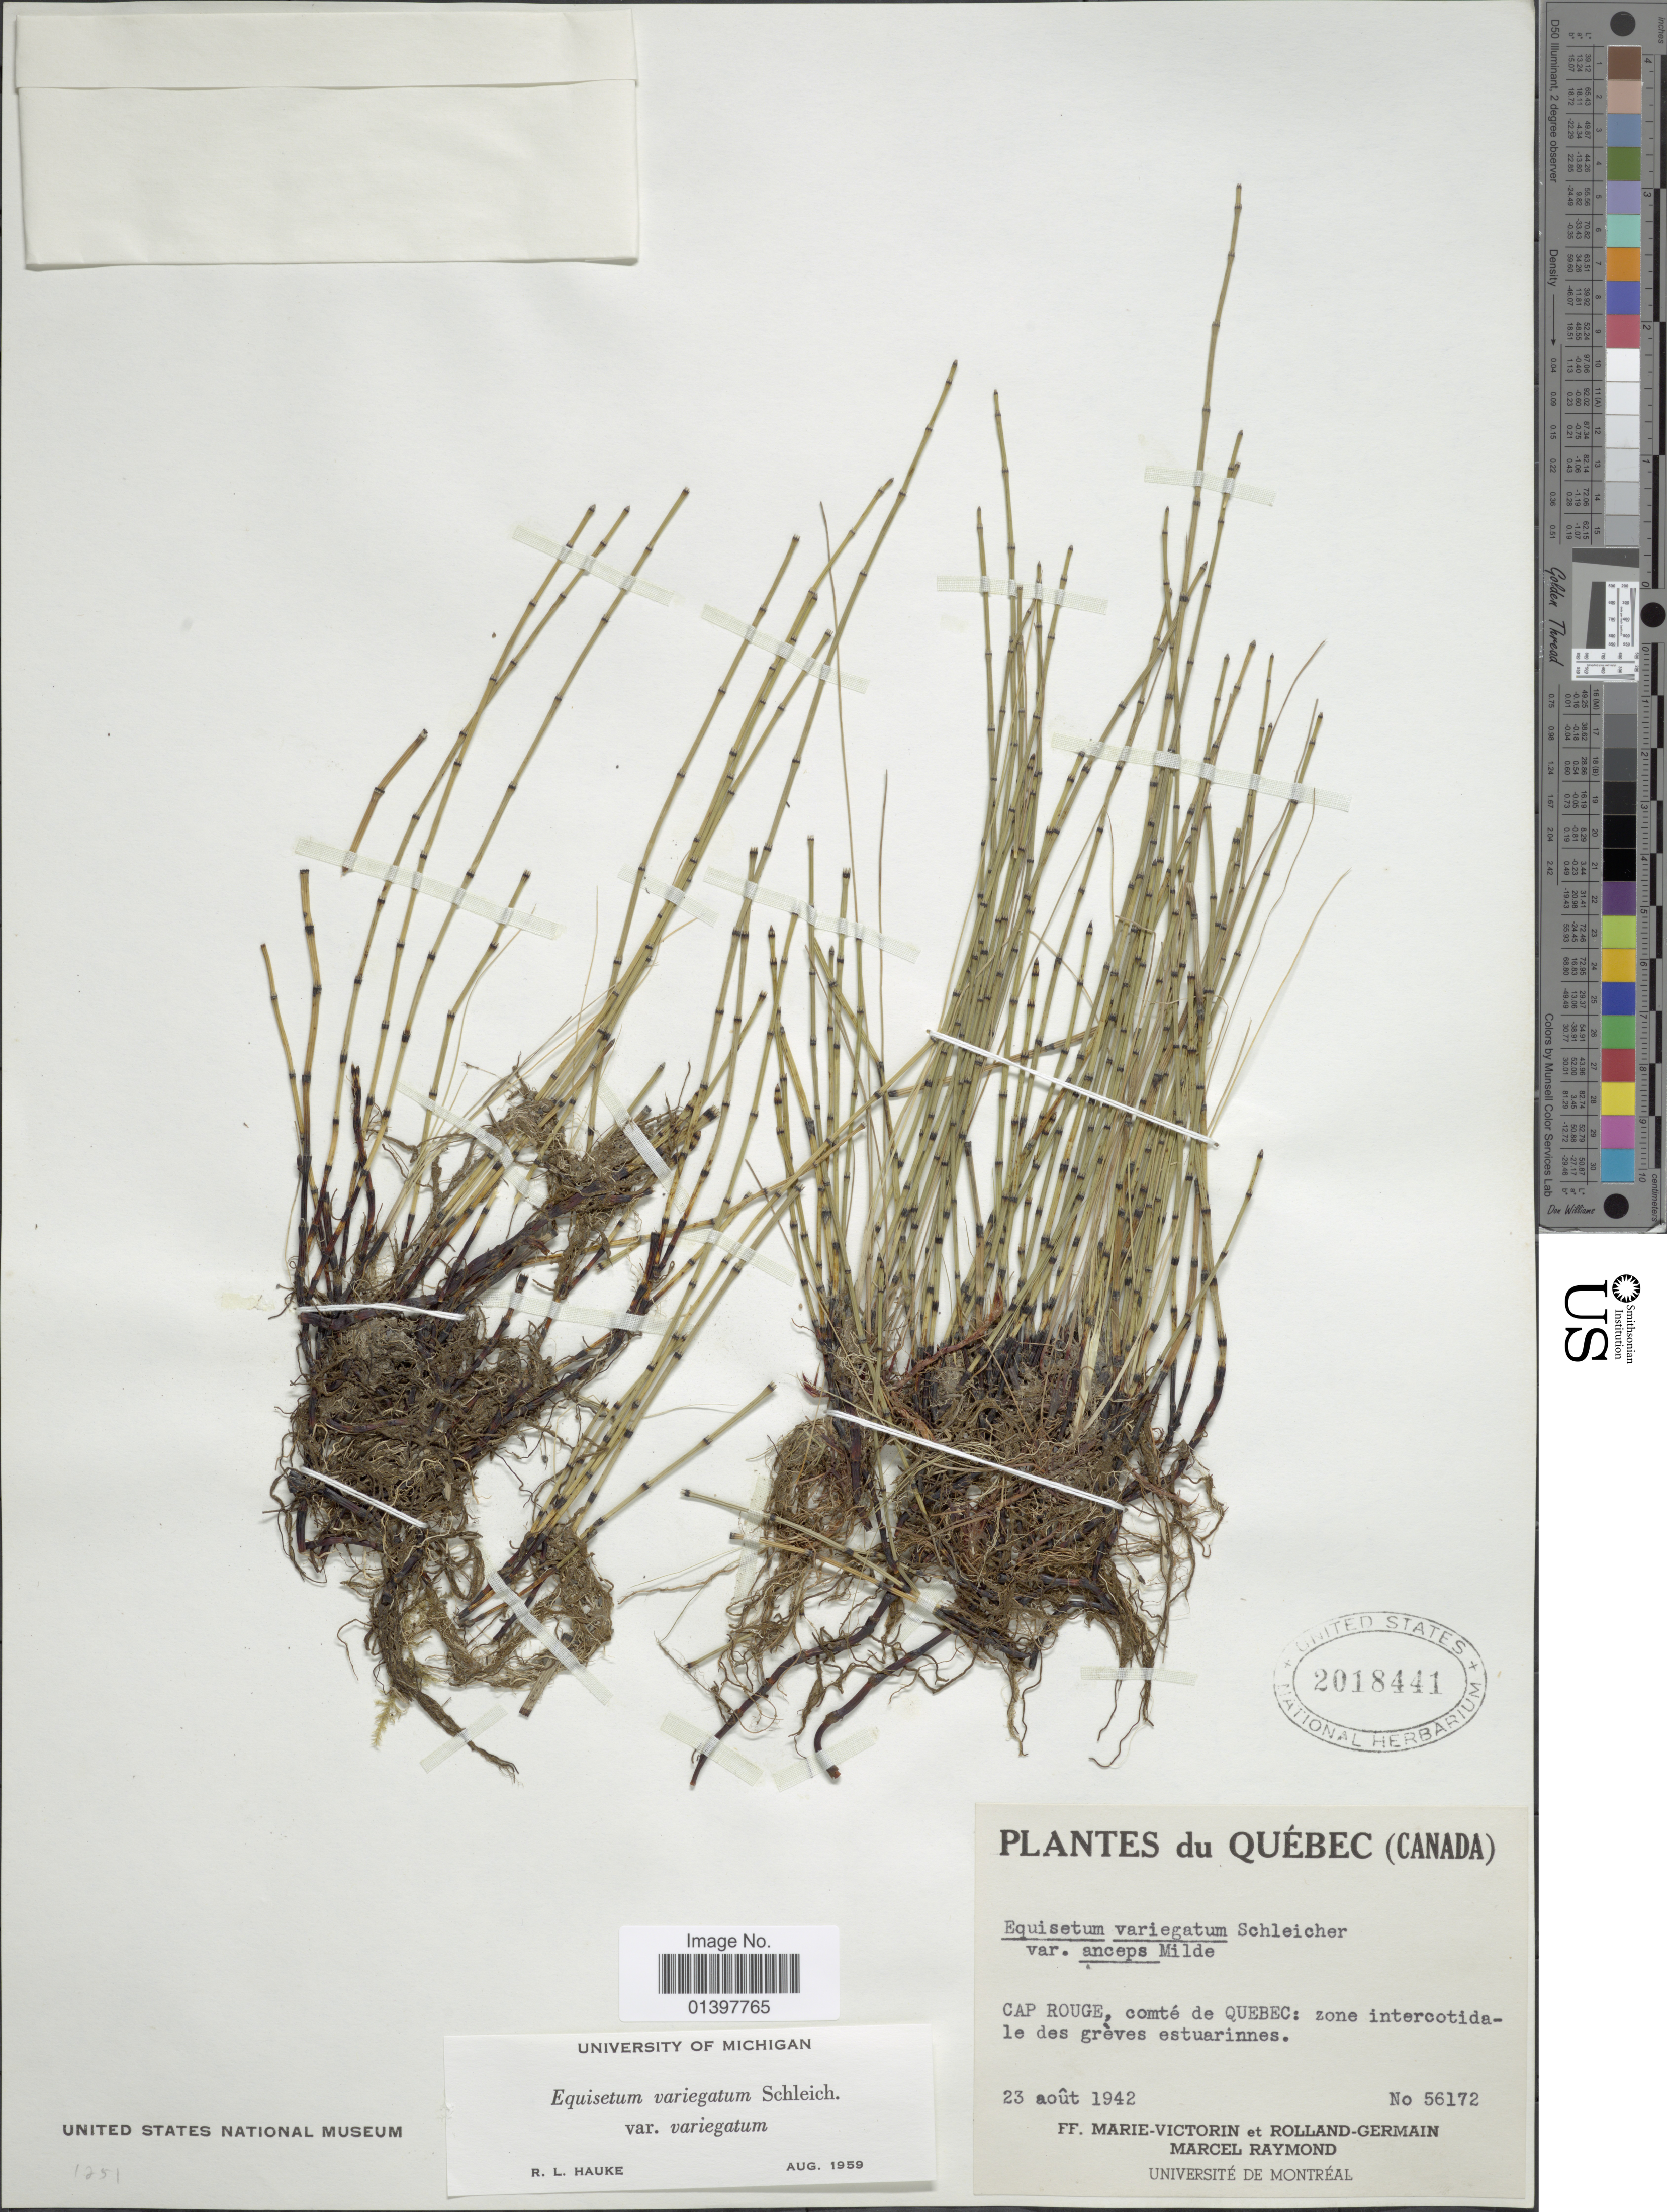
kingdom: Plantae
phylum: Tracheophyta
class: Polypodiopsida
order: Equisetales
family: Equisetaceae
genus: Equisetum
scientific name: Equisetum variegatum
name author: Schleich. ex F. Weber & D. Mohr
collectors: Fr. Marie-Victorin, Rolland-Germain & M. Raymond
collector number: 56172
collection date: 1942-08-23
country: Canada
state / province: Quebec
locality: Cap Rouge, Comté de Quebec: zone intercotidale des grèves estuarinnes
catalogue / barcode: US 2018441